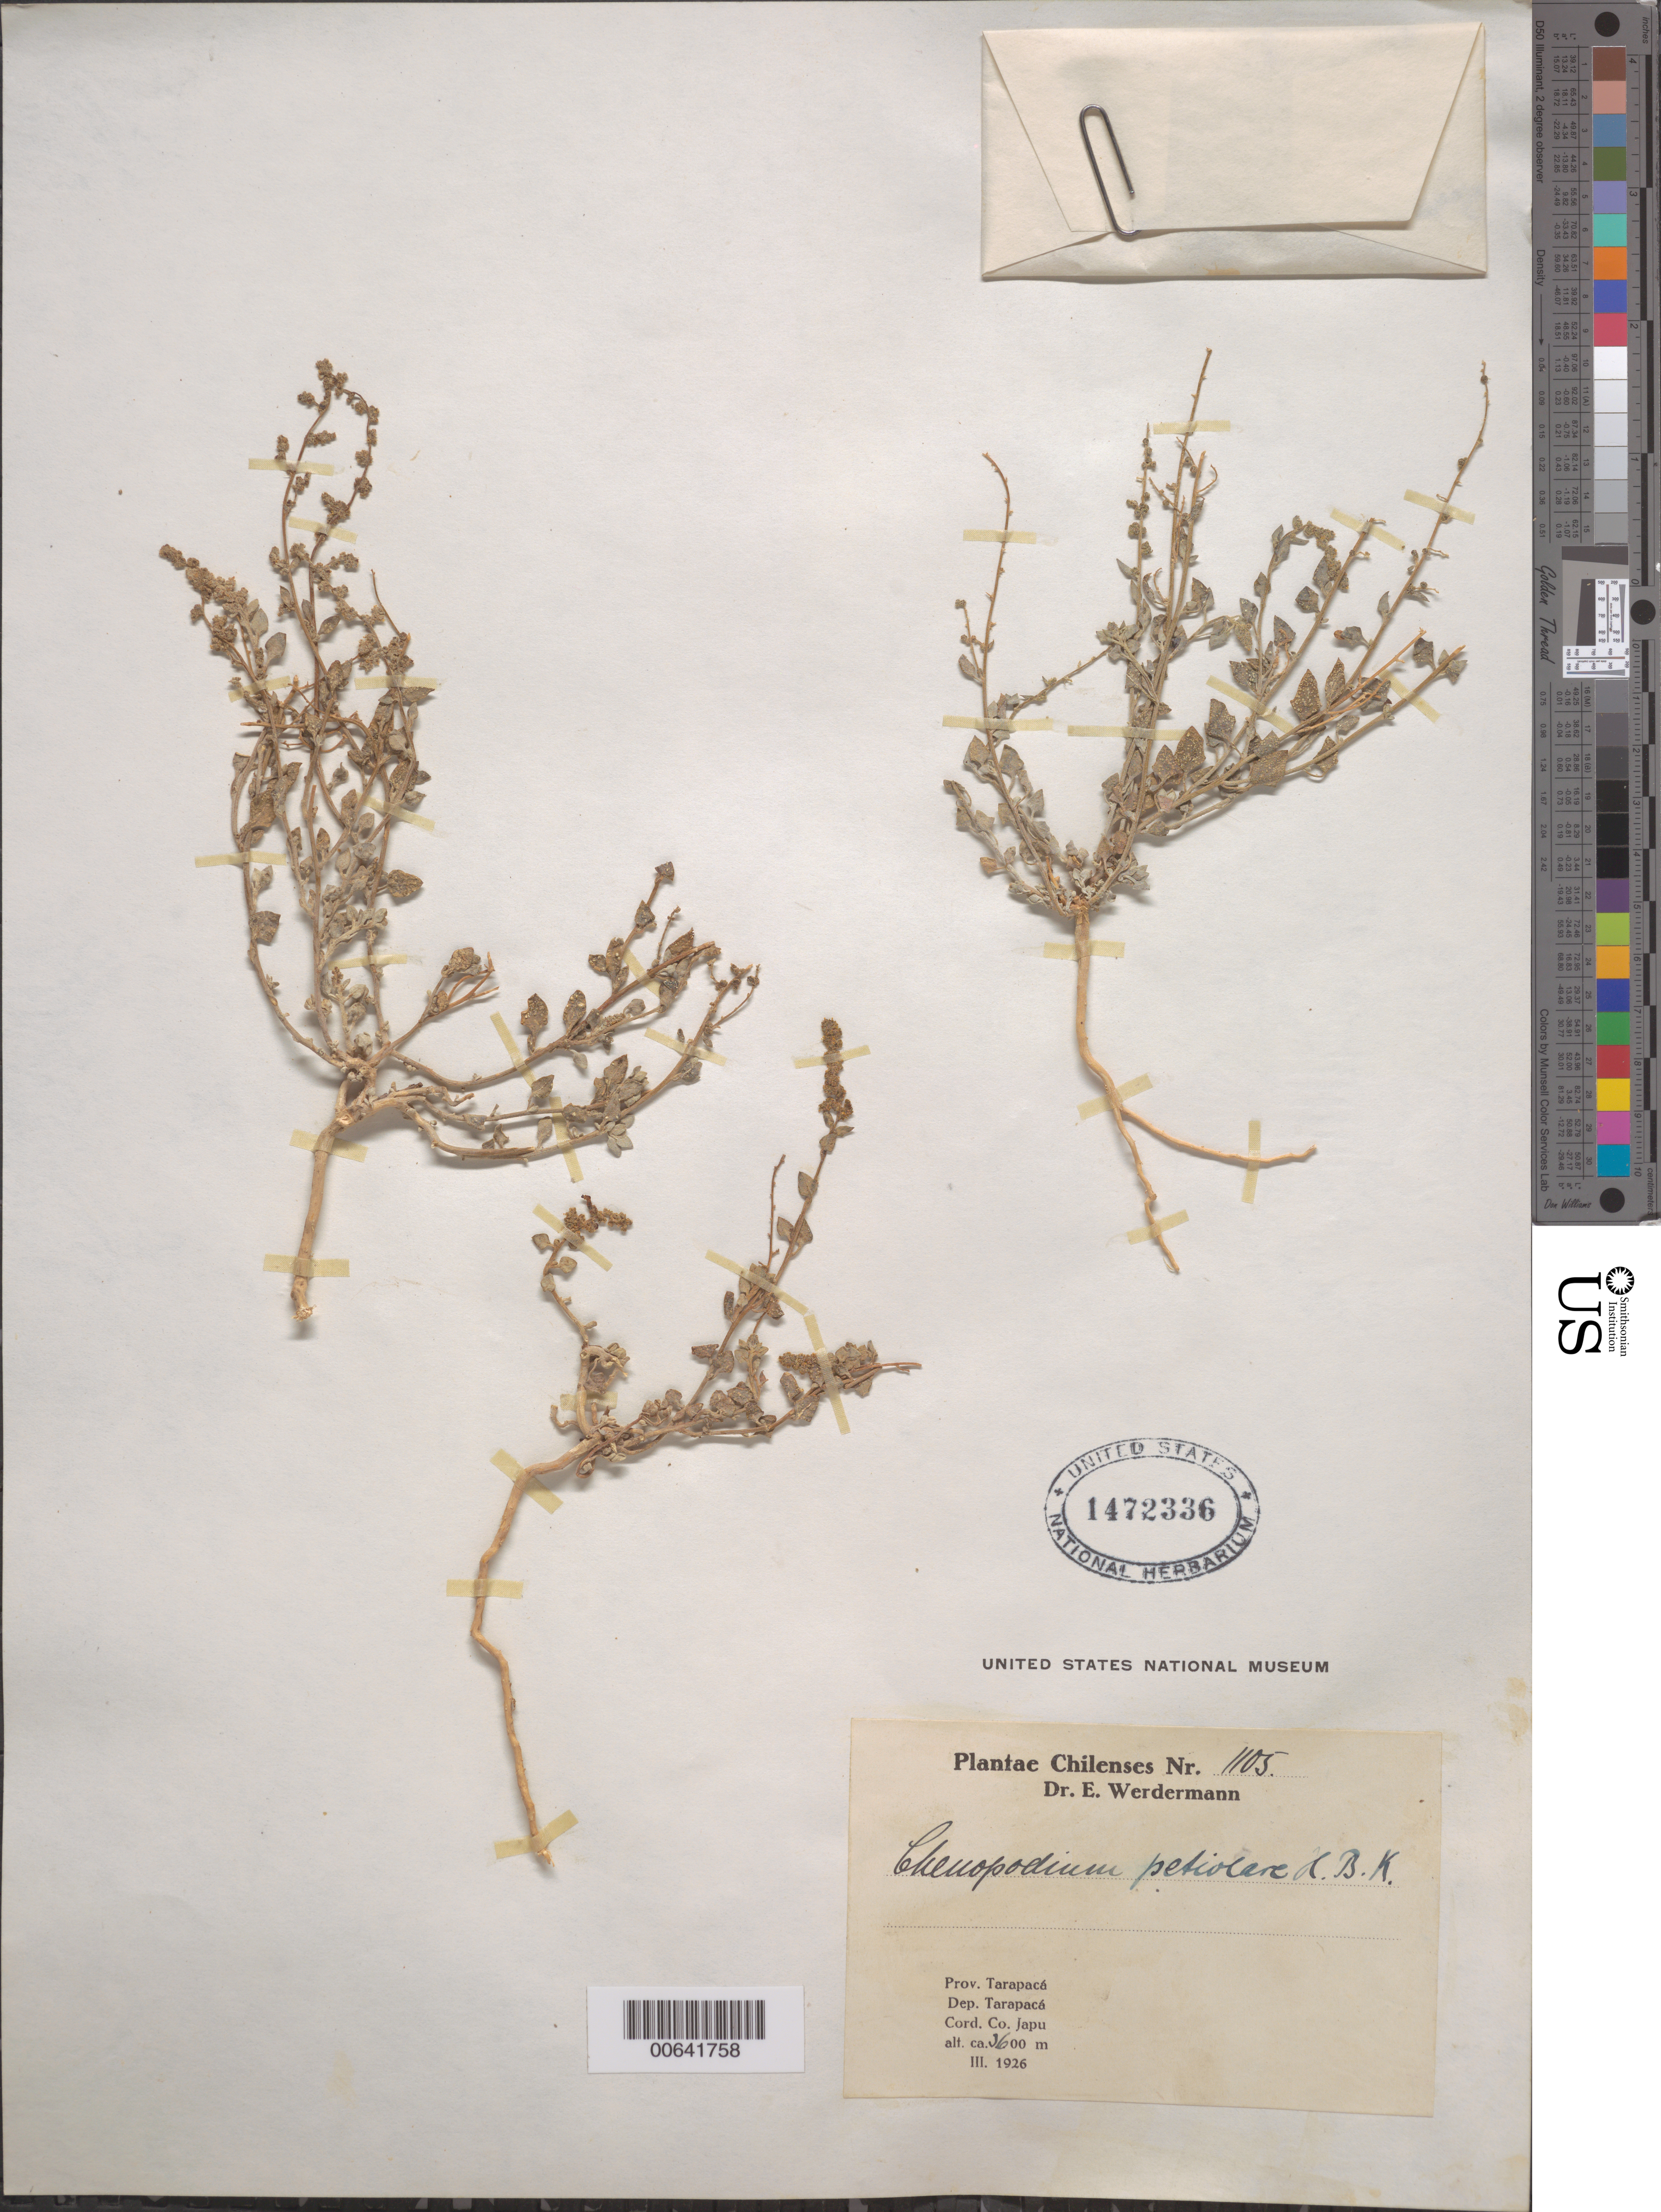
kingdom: Plantae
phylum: Tracheophyta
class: Magnoliopsida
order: Caryophyllales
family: Amaranthaceae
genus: Chenopodium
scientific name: Chenopodium petiolare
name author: Kunth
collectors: E. Werdermann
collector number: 1105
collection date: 1926-03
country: Chile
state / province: Tarapacá (I)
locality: Dept. Tarapacá. Cord. Co. Japu.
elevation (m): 3600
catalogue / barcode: US 1472336